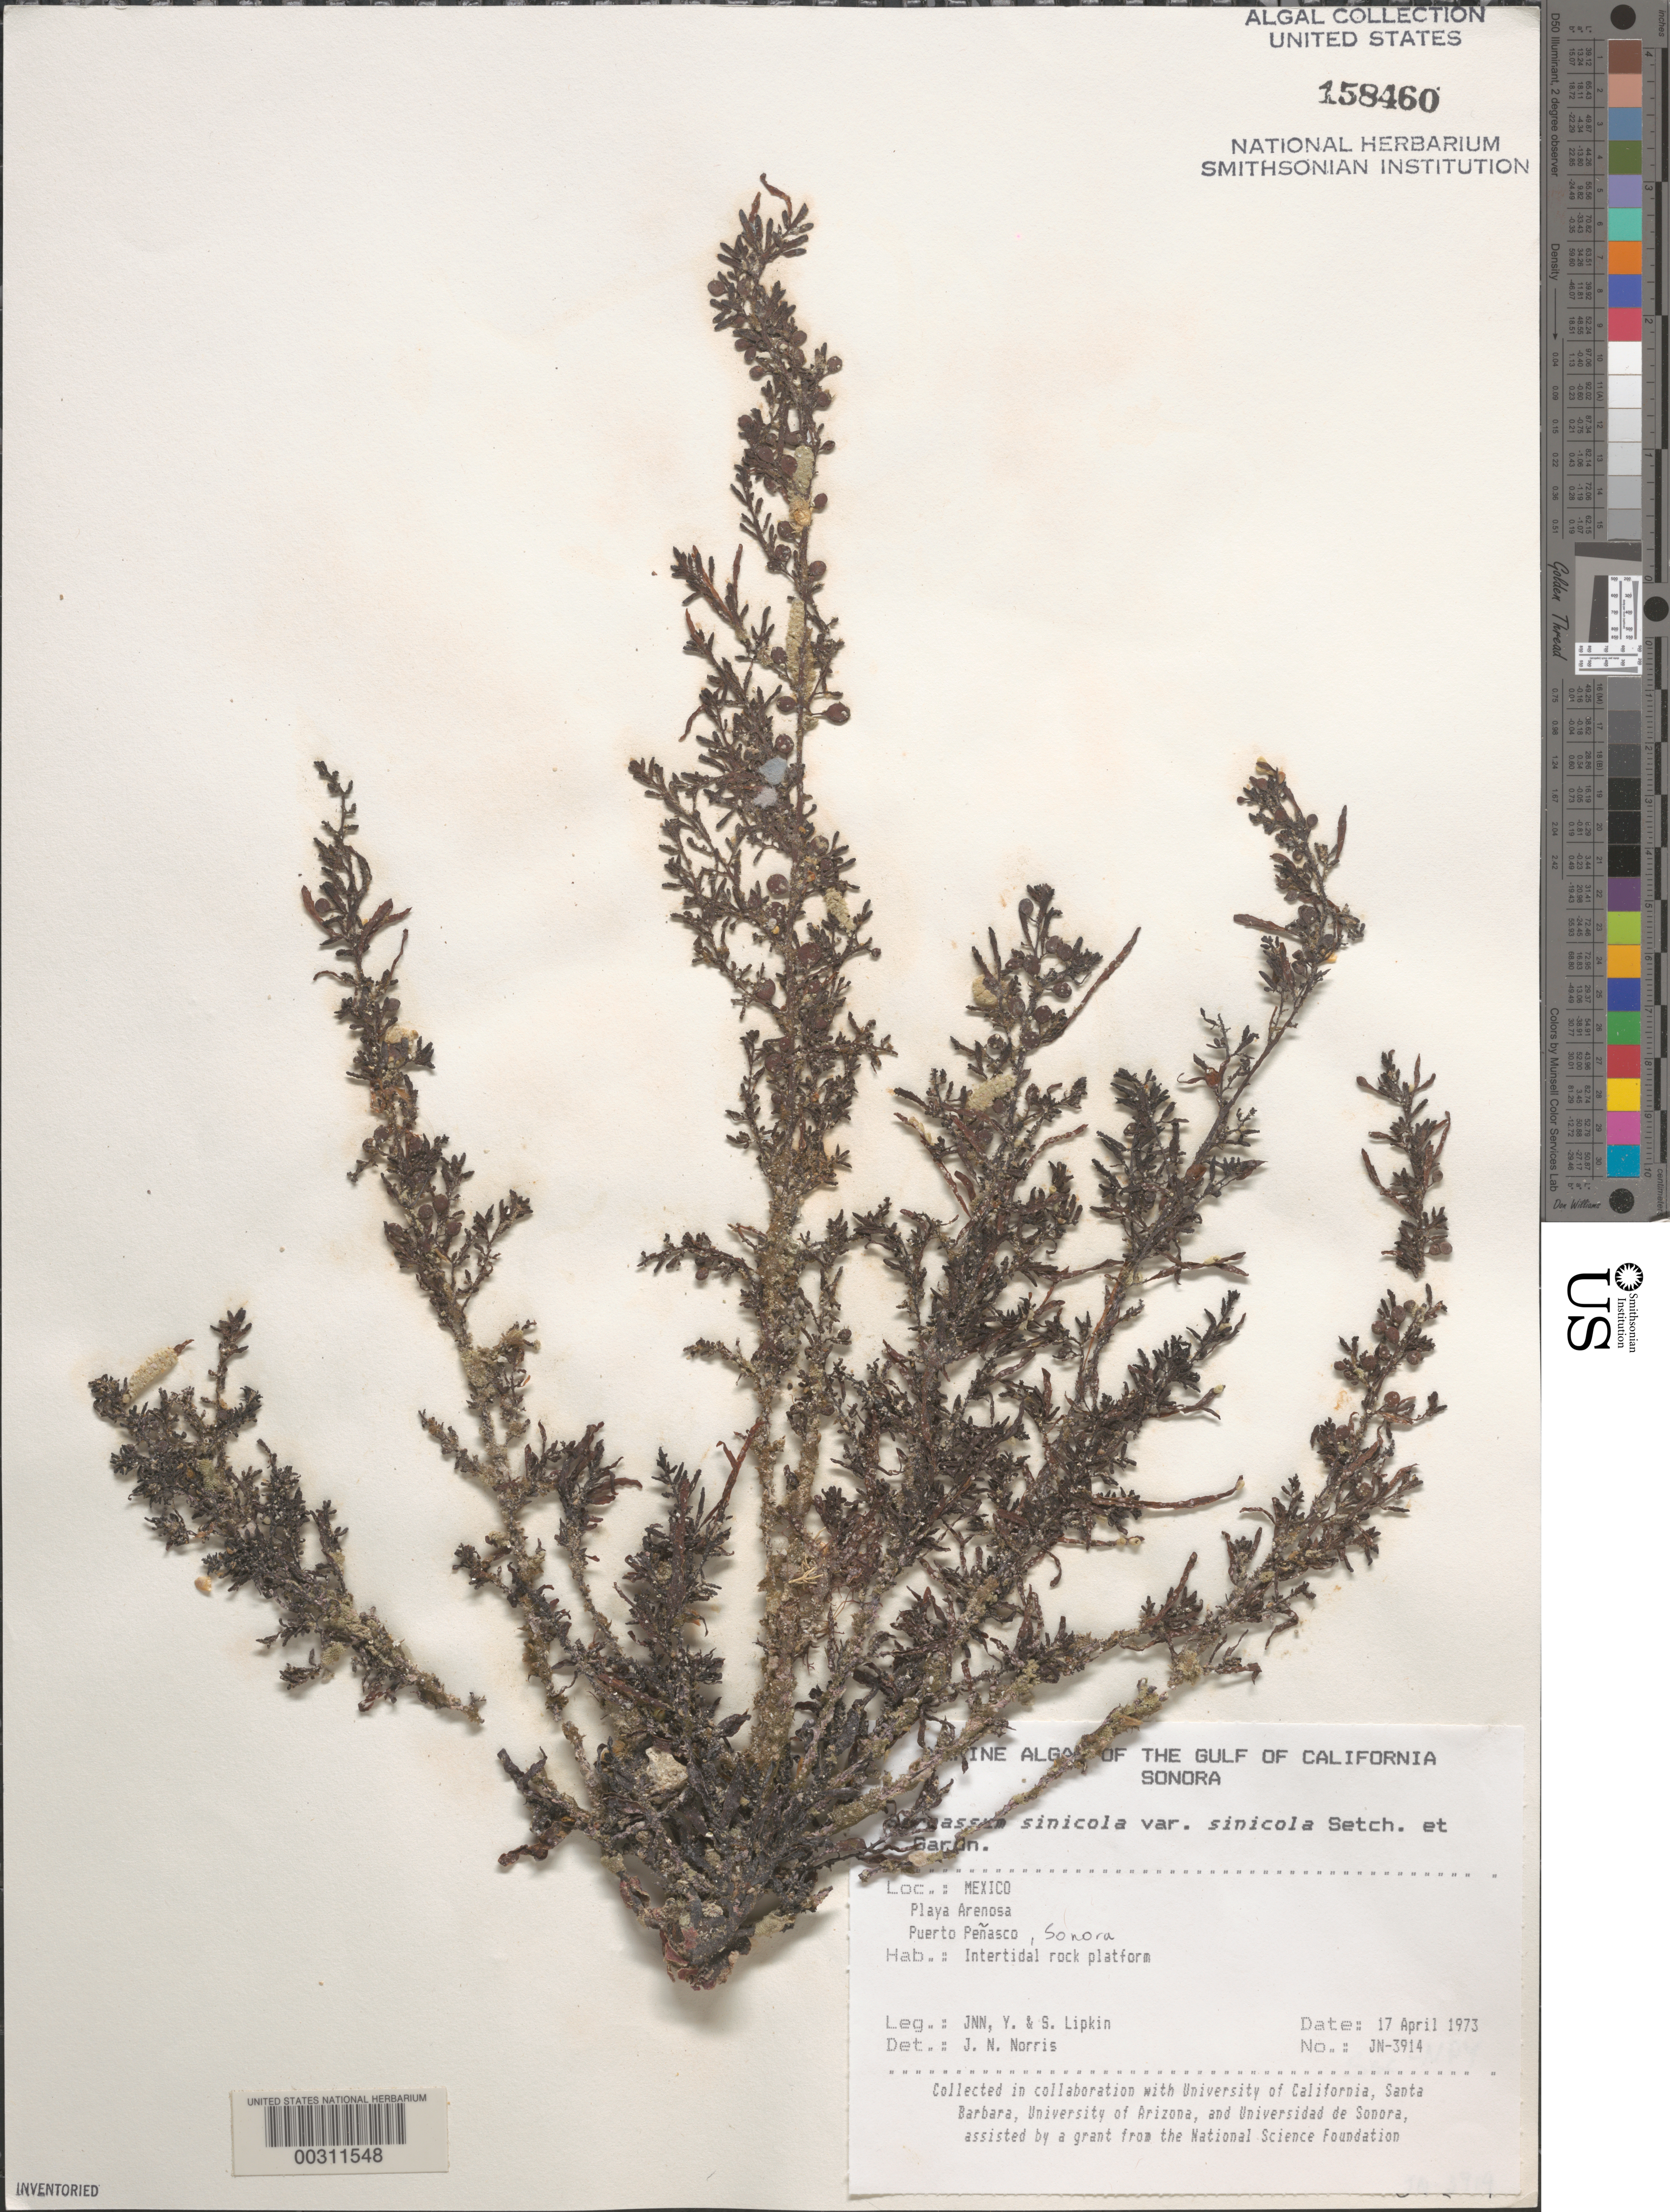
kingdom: Chromista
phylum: Ochrophyta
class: Phaeophyceae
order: Fucales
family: Sargassaceae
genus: Sargassum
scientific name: Sargassum sinicola var. sinicola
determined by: Norris, James N.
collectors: J. N. Norris, Y. Lipkin & S. Lipkin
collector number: JN-3914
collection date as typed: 17 Apr 1973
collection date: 1973-04-17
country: Mexico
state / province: Sonora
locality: Playa Arenosa, Puerto Penasco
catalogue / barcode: US 158460